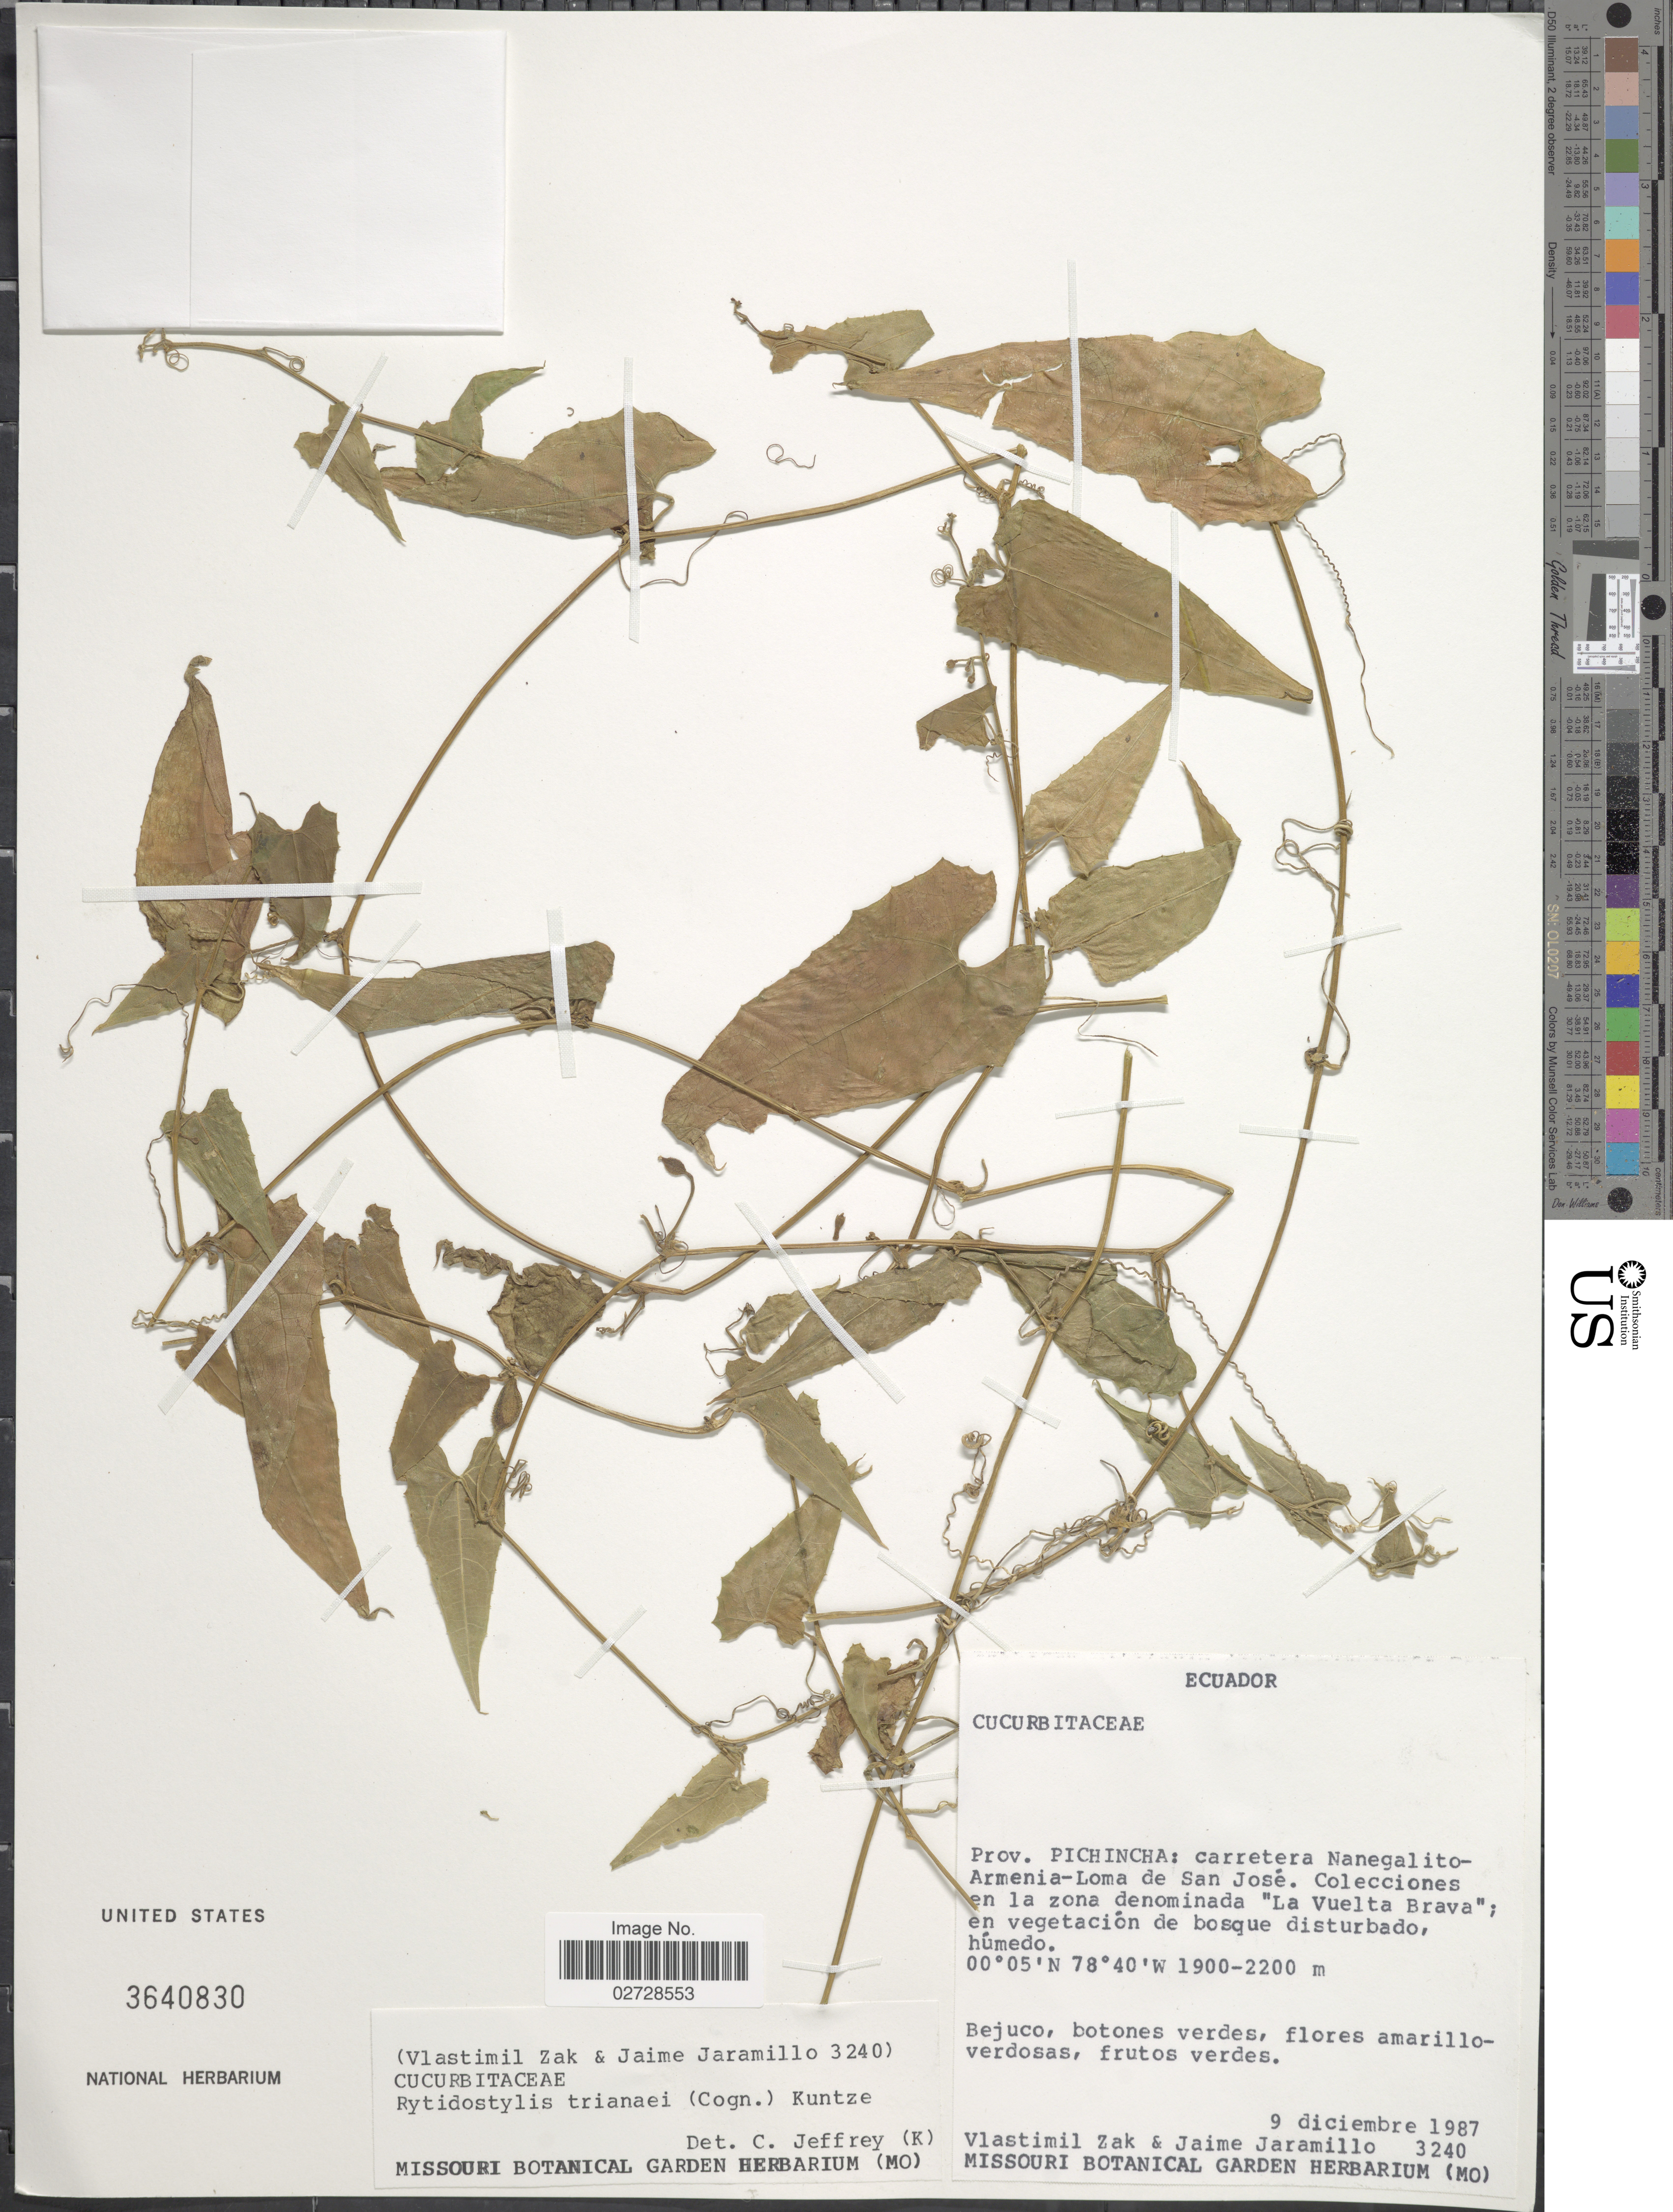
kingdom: Plantae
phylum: Tracheophyta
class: Magnoliopsida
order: Cucurbitales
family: Cucurbitaceae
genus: Cyclanthera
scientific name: Cyclanthera peruana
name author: H. Schaef. & S.S. Renner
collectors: V. Zak & J. Jaramillo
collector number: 3240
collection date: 1987-12-09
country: Ecuador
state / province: Pichincha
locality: Carretera Nanegalito-Armenia-Loma de San Jose, en la zona denominada "La Vuelta Brava".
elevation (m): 1900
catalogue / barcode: US 3640830